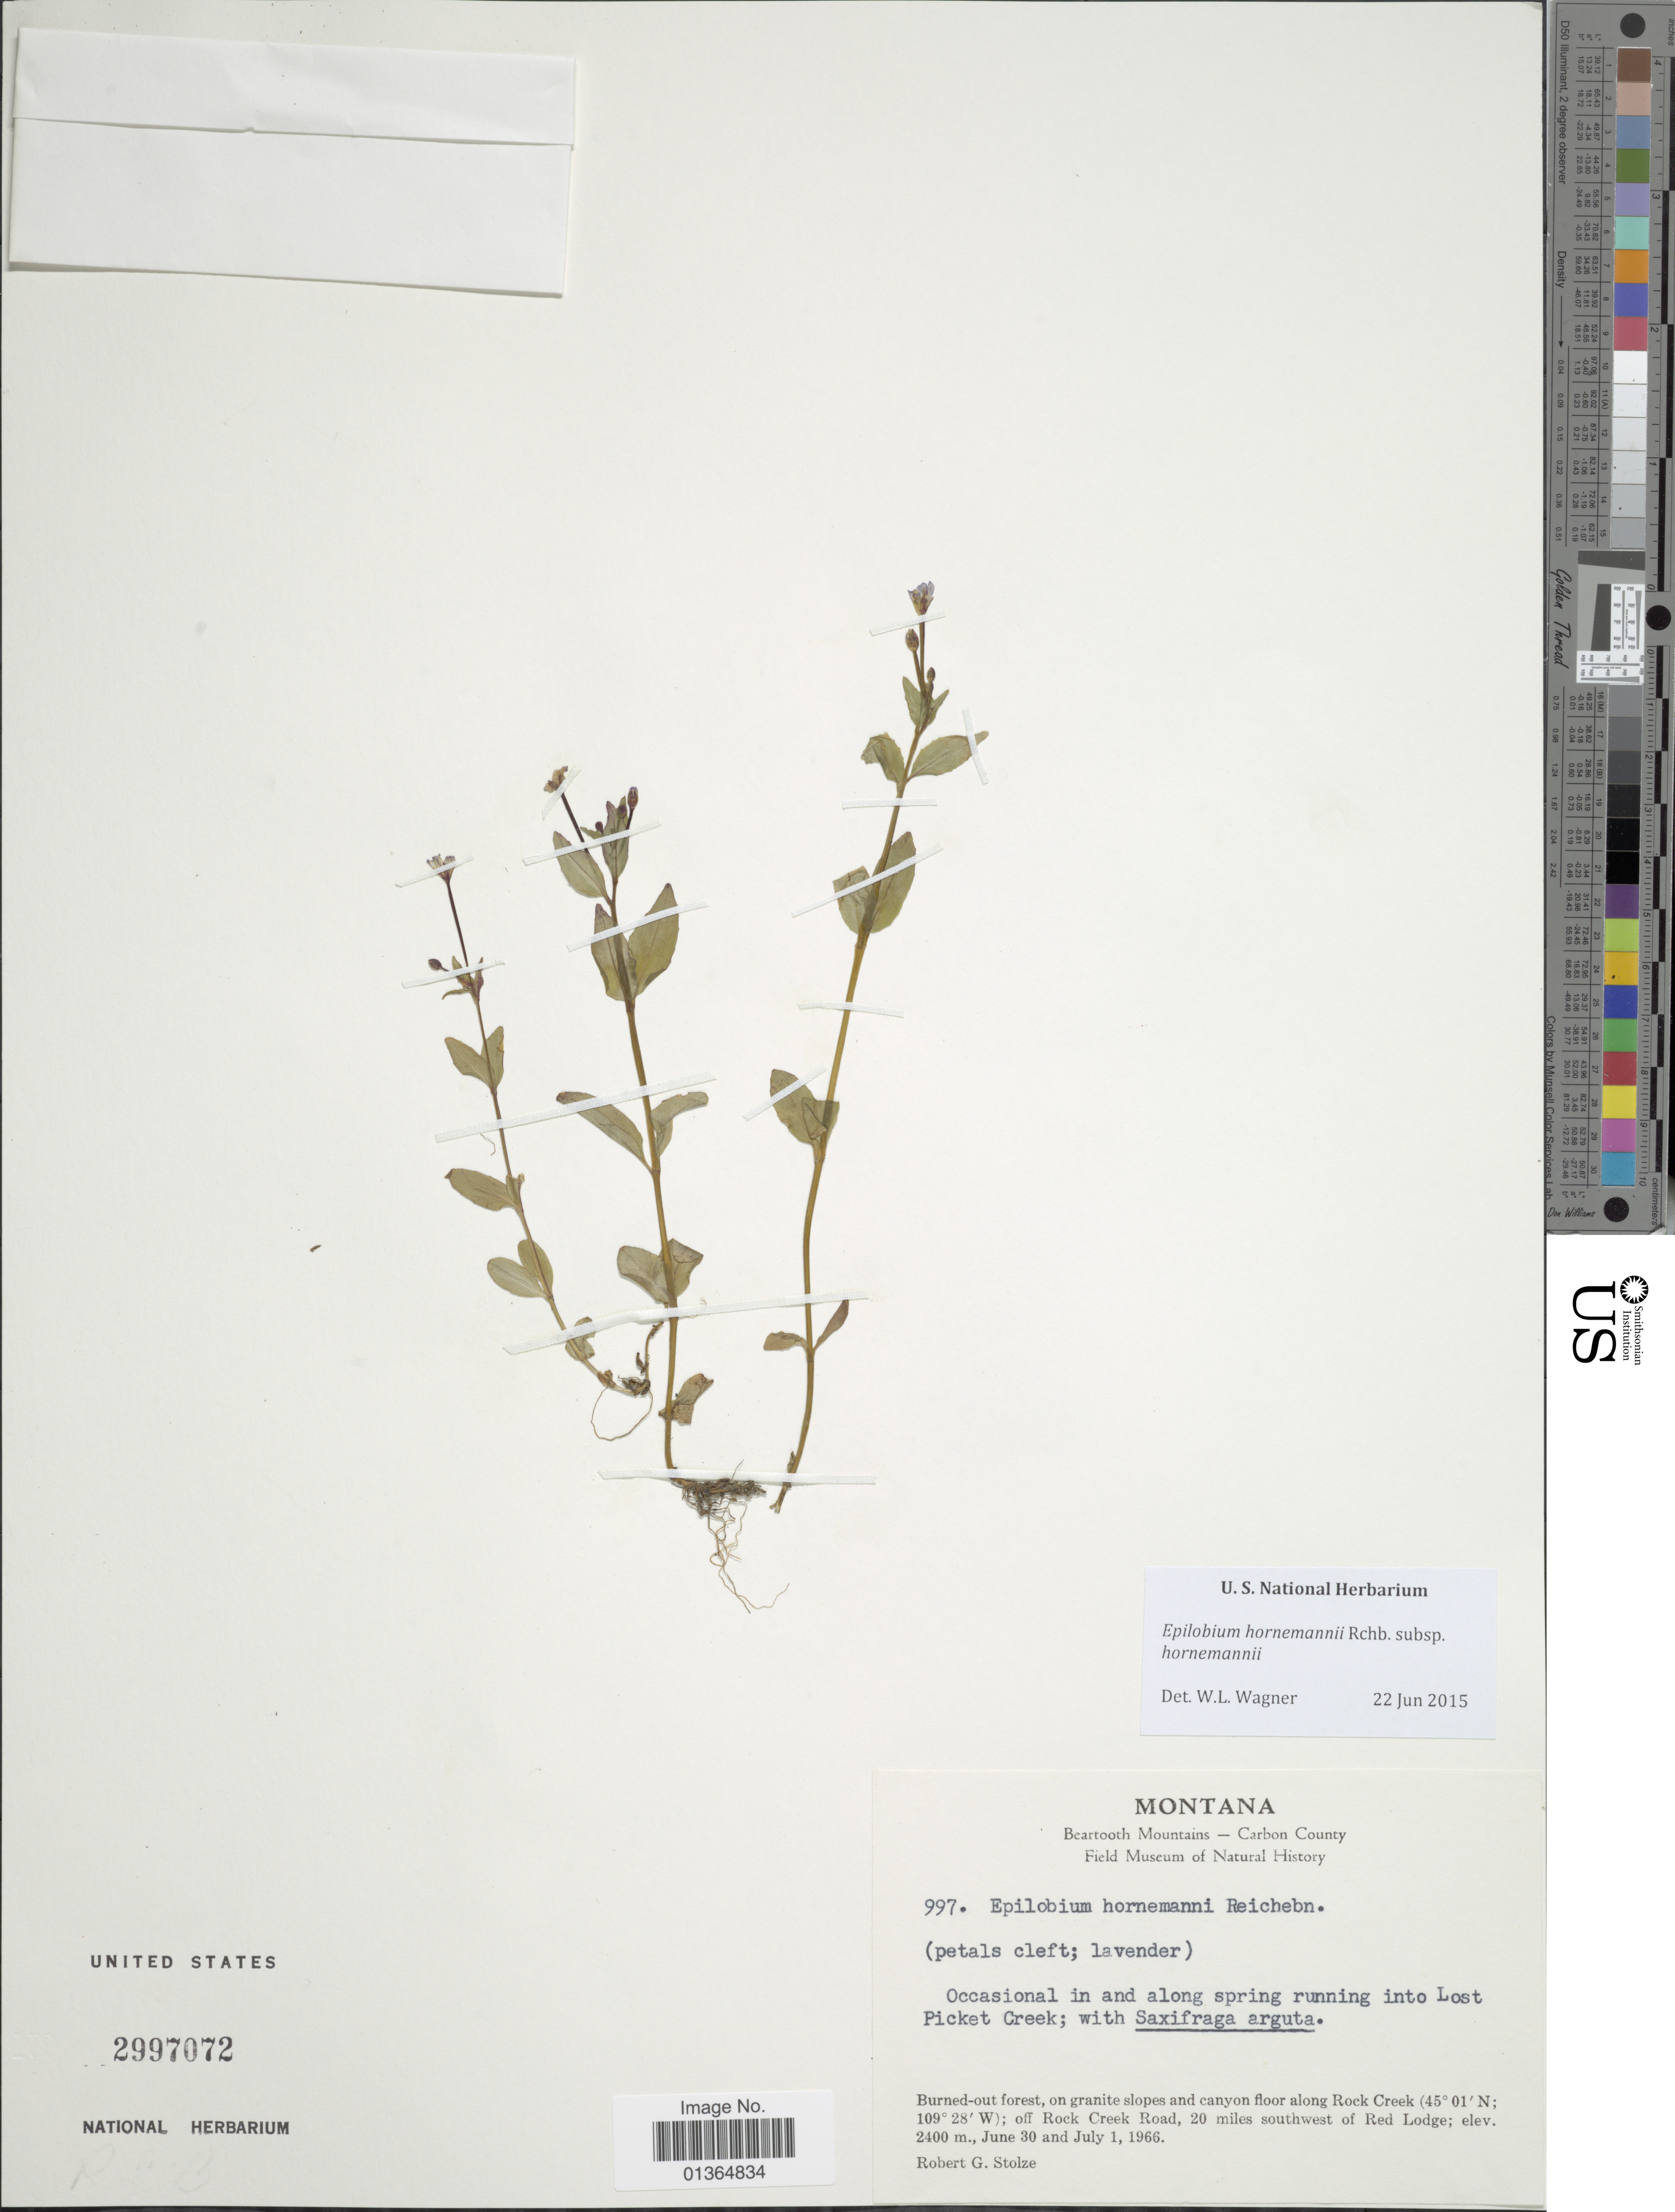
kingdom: Plantae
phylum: Tracheophyta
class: Magnoliopsida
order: Myrtales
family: Onagraceae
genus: Epilobium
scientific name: Epilobium hornemannii subsp. hornemannii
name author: Rchb.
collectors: R. G. Stolze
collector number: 997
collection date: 1966-06-30/1966-07-01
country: United States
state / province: Montana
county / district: Carbon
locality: Beartooth Mountains - Carbon County. Occasional in and along spring running into Lost Picket Creek. Burned-out forest, on granite slopes and canyon floor along Rock Creek; off Rock Creek Road, 20 miles southwest of Red Lodge.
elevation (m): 2400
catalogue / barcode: US 2997072